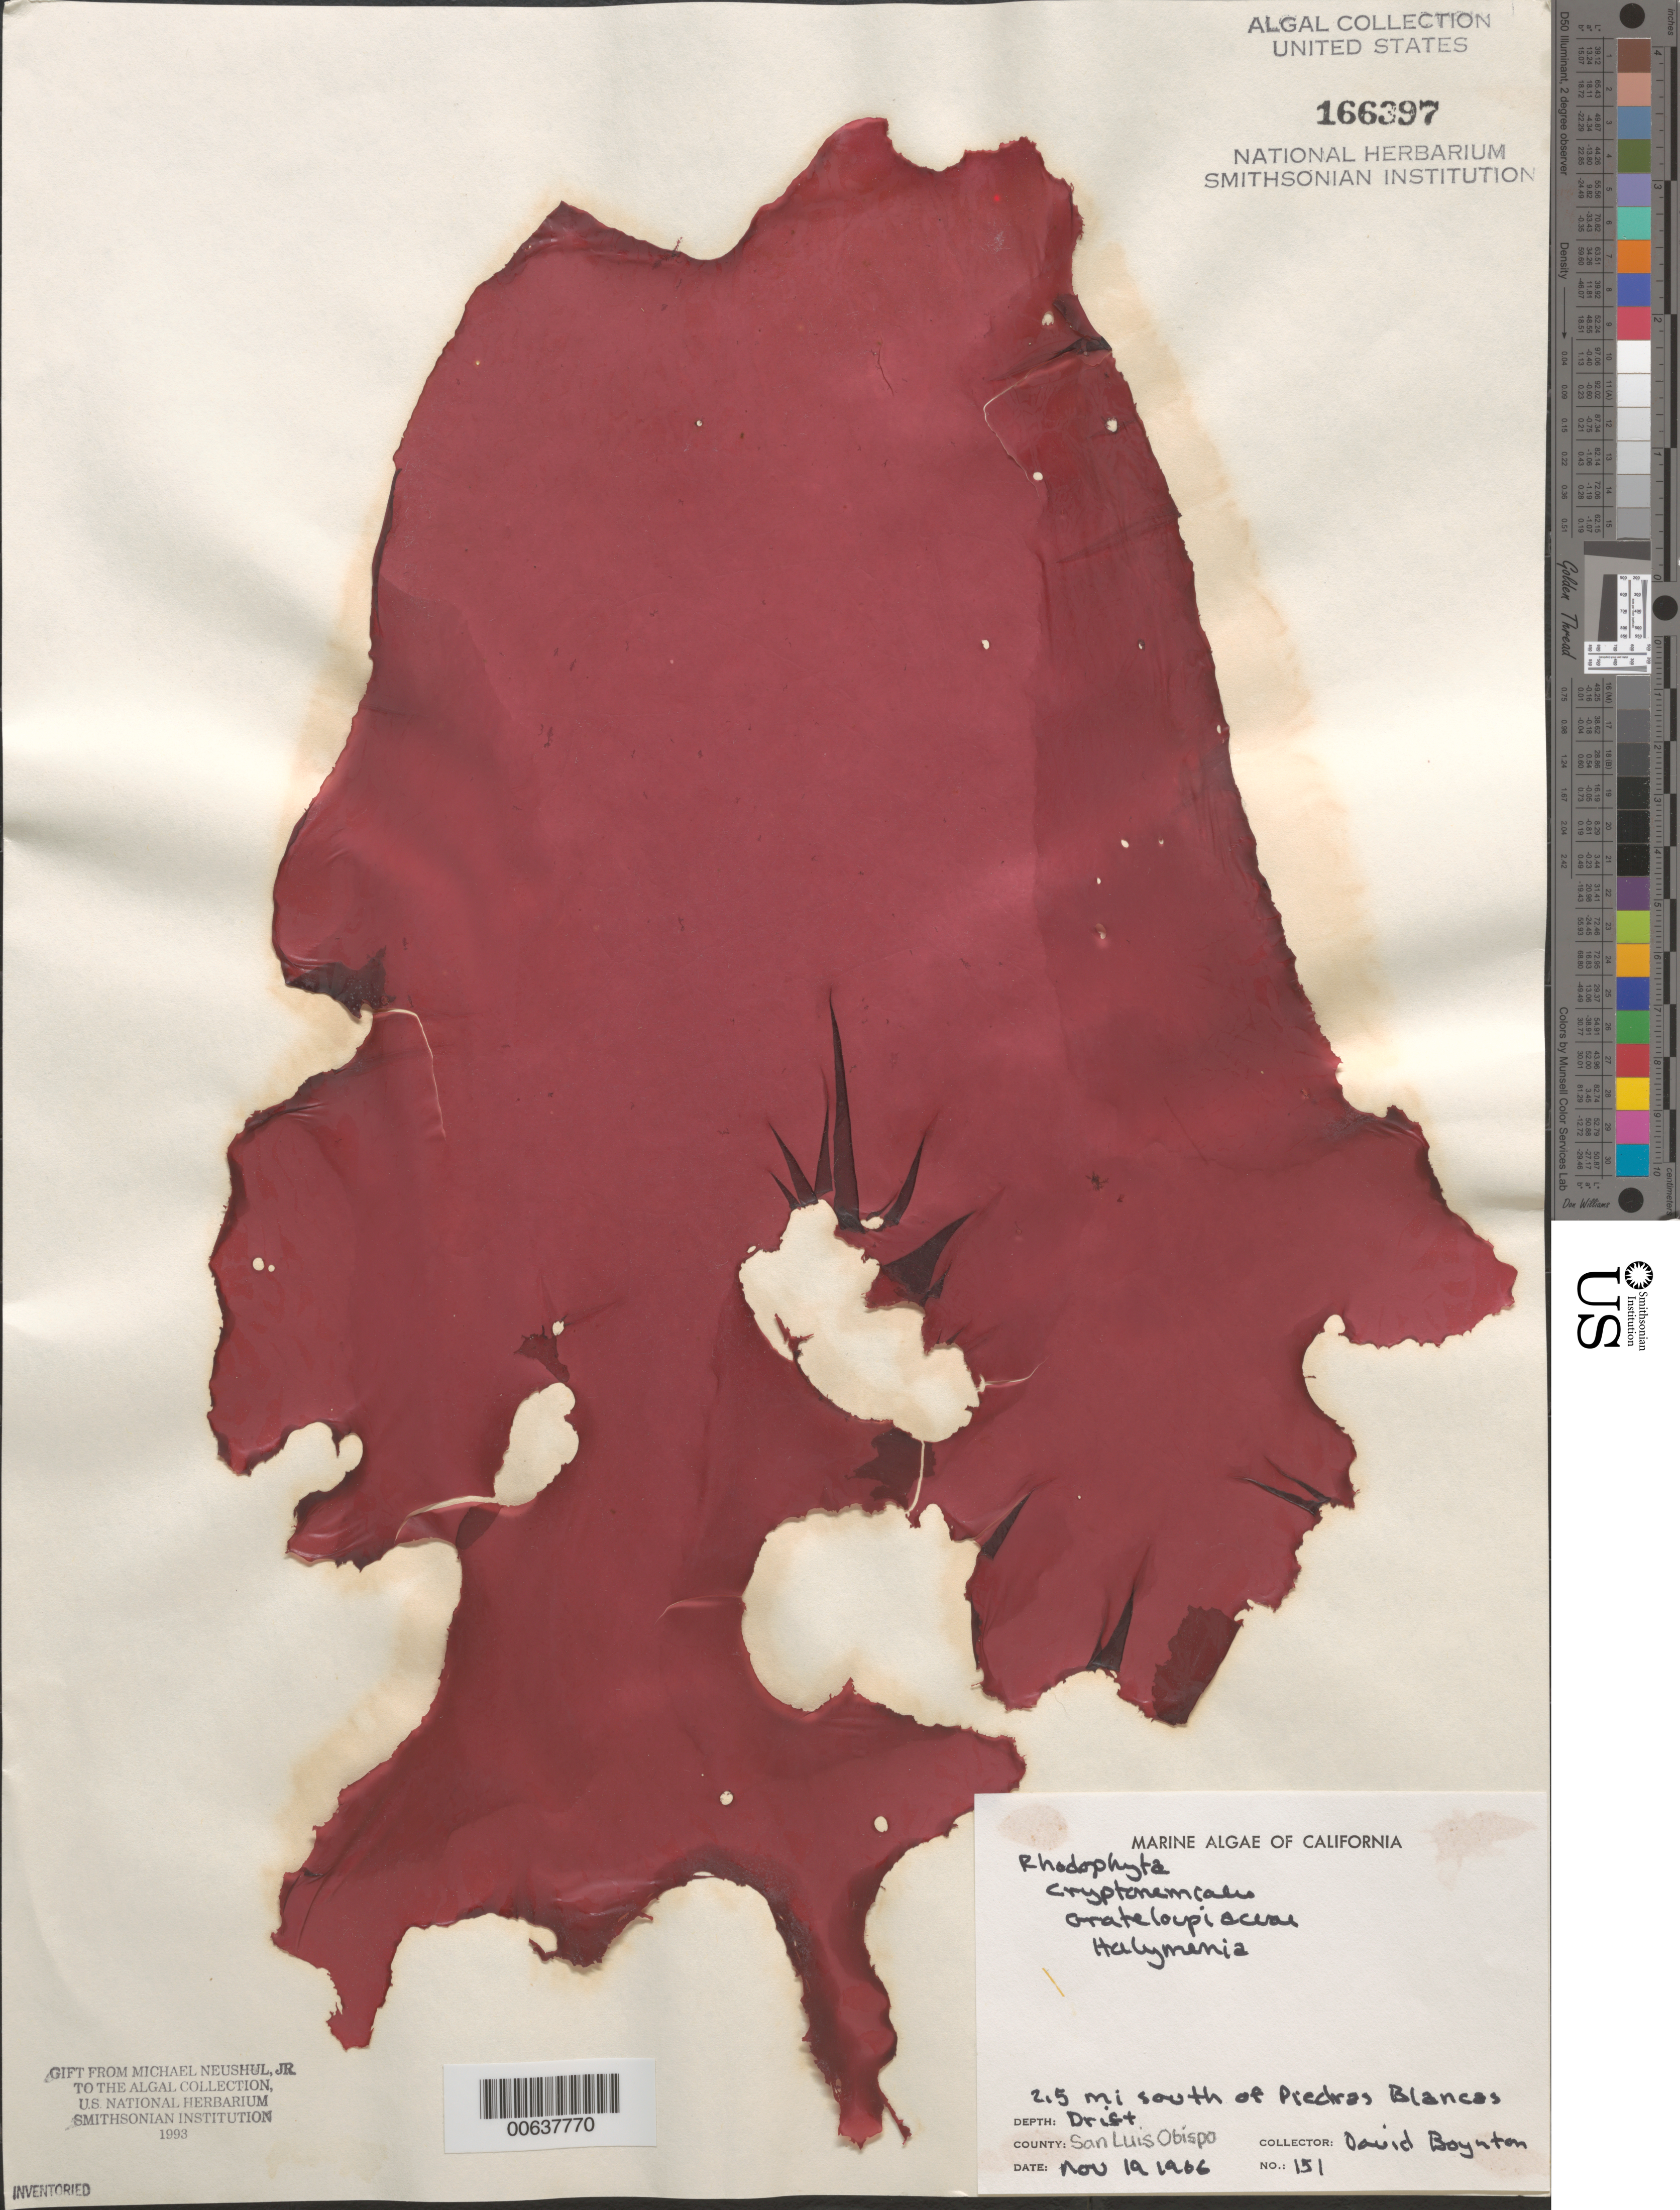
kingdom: Plantae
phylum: Rhodophyta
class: Florideophyceae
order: Halymeniales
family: Halymeniaceae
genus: Halymenia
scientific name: Halymenia sp.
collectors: D. Boynton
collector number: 151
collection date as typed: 19 Nov 1966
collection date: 1966-11-19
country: United States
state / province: California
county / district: San Luis Obispo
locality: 2.5 miles south of Piedras Blancas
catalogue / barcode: US 166397